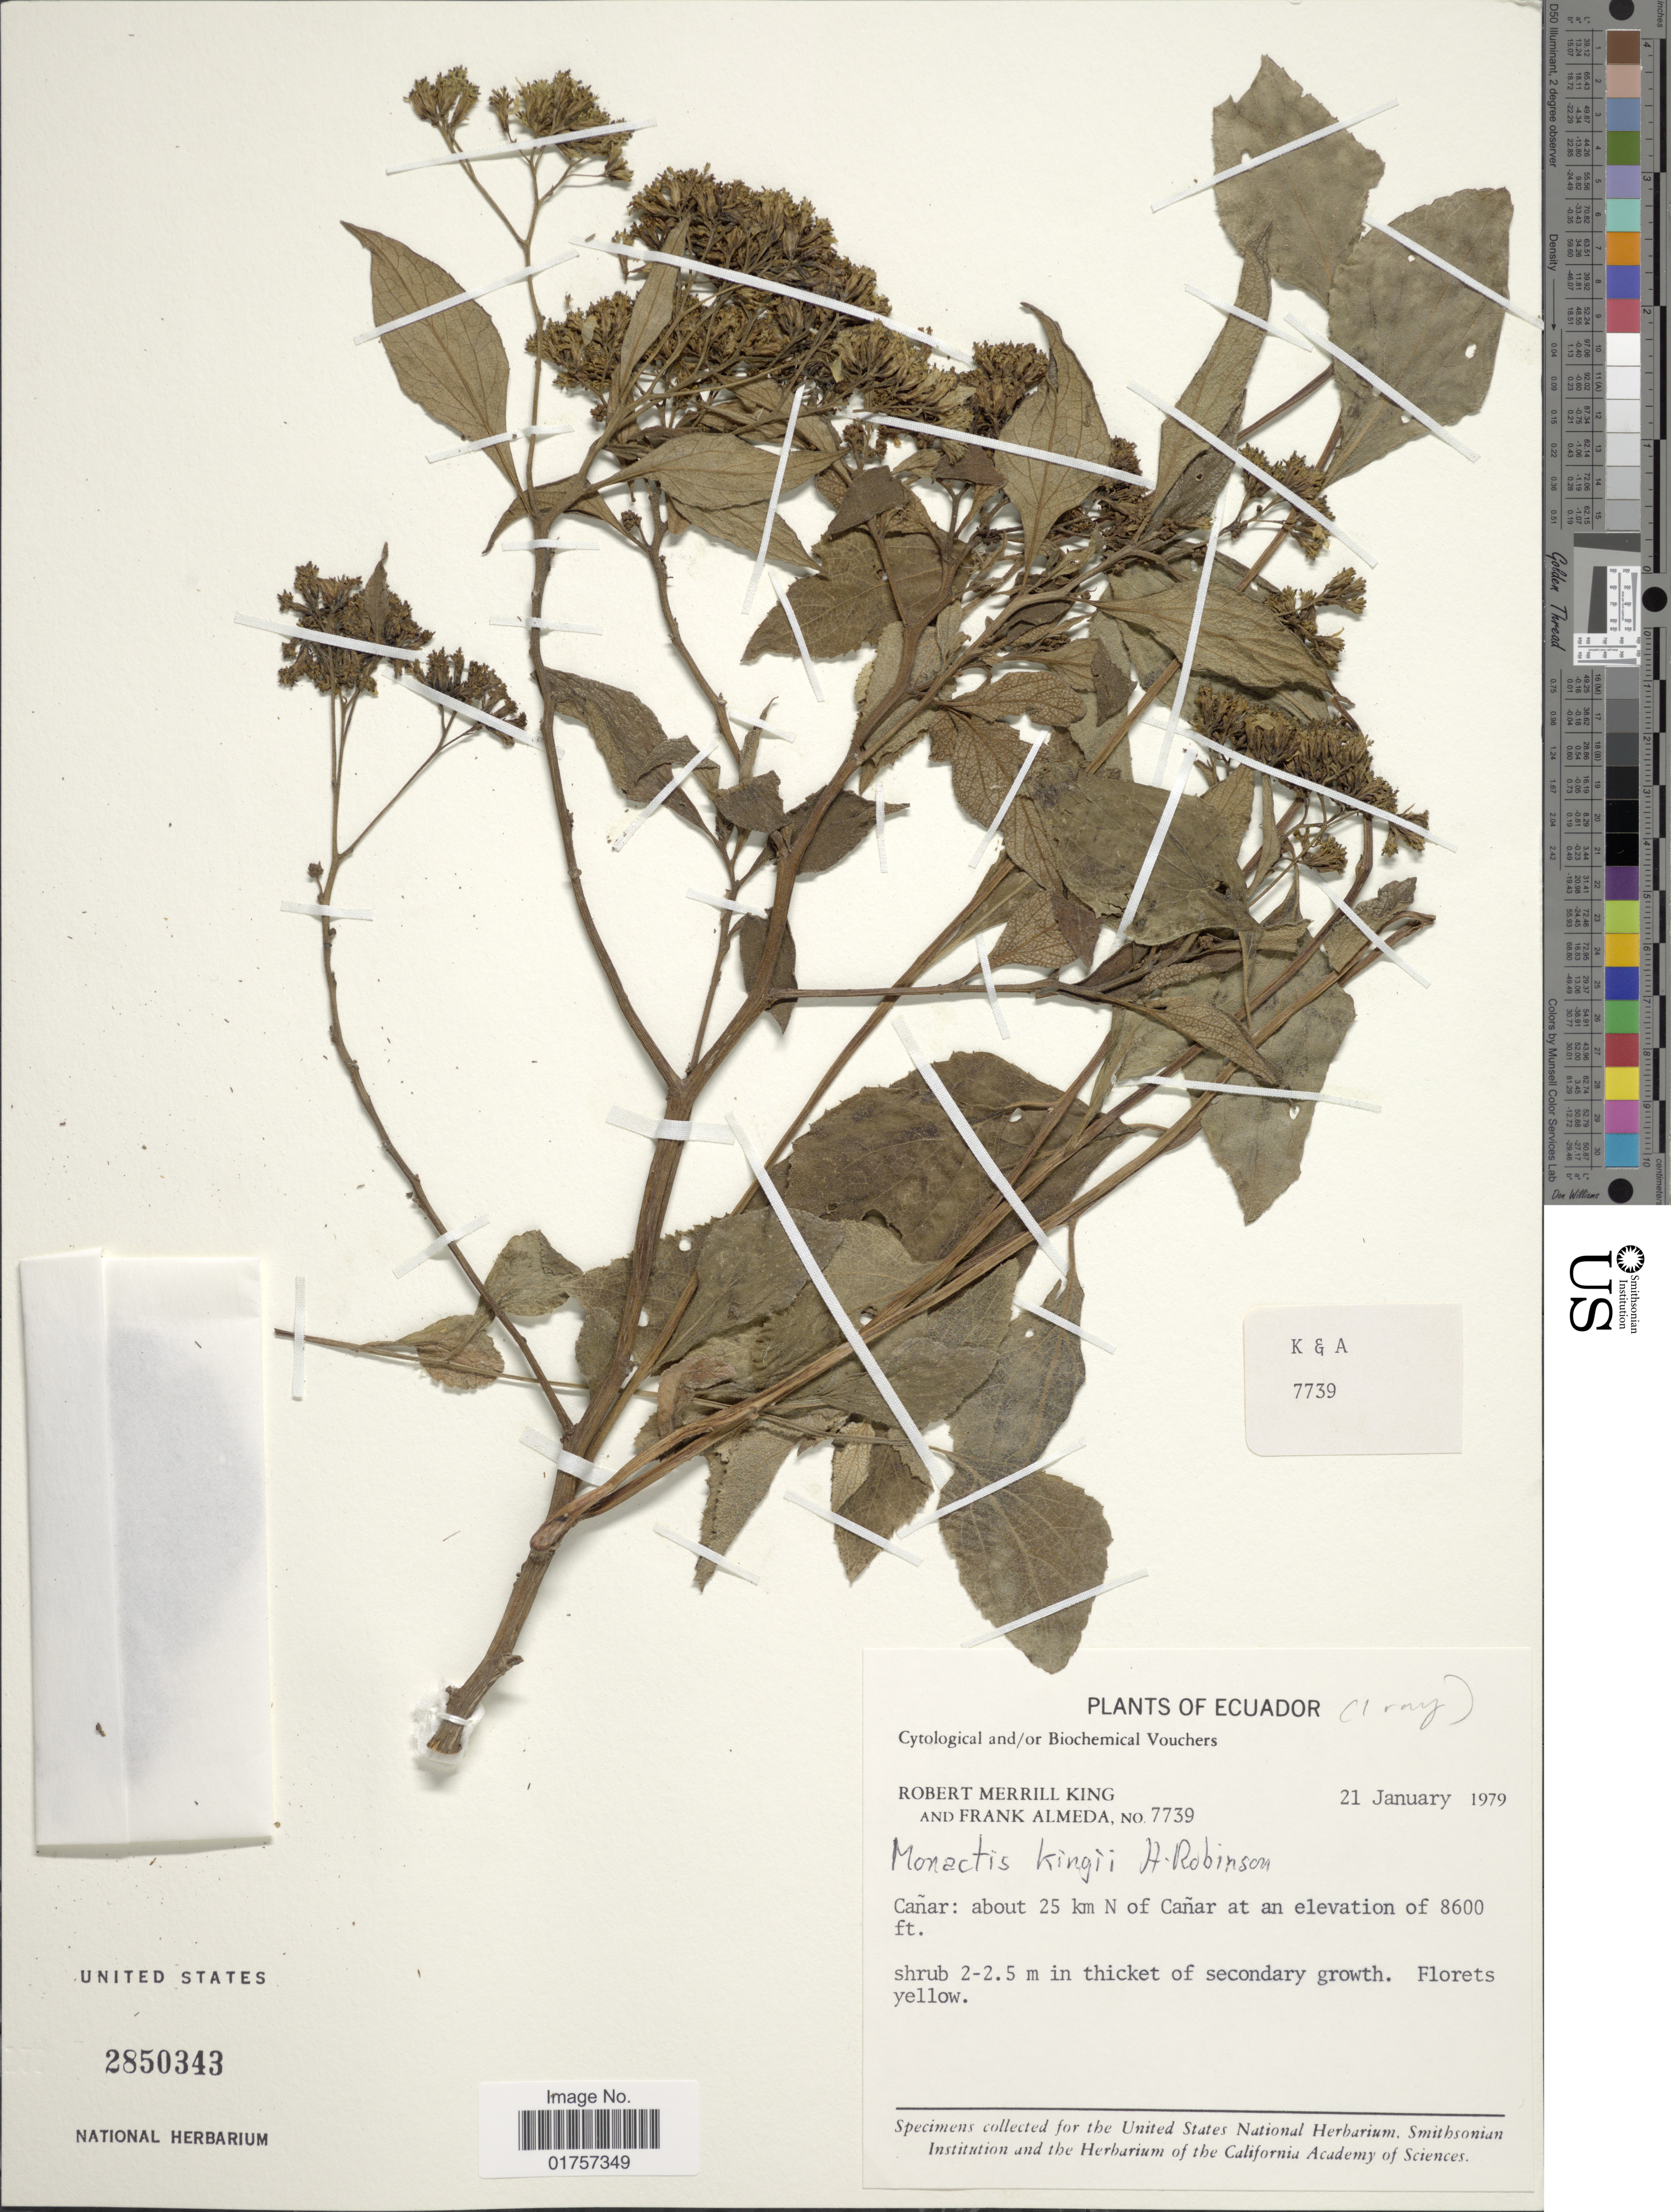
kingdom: Plantae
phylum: Tracheophyta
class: Magnoliopsida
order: Asterales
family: Asteraceae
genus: Monactis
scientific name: Monactis kingii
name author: H. Rob.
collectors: R. M. King & F. Almeda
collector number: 7739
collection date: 1979-01-21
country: Ecuador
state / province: Cañar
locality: About 25 km N of Cañar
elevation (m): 2621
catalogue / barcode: US 2850343